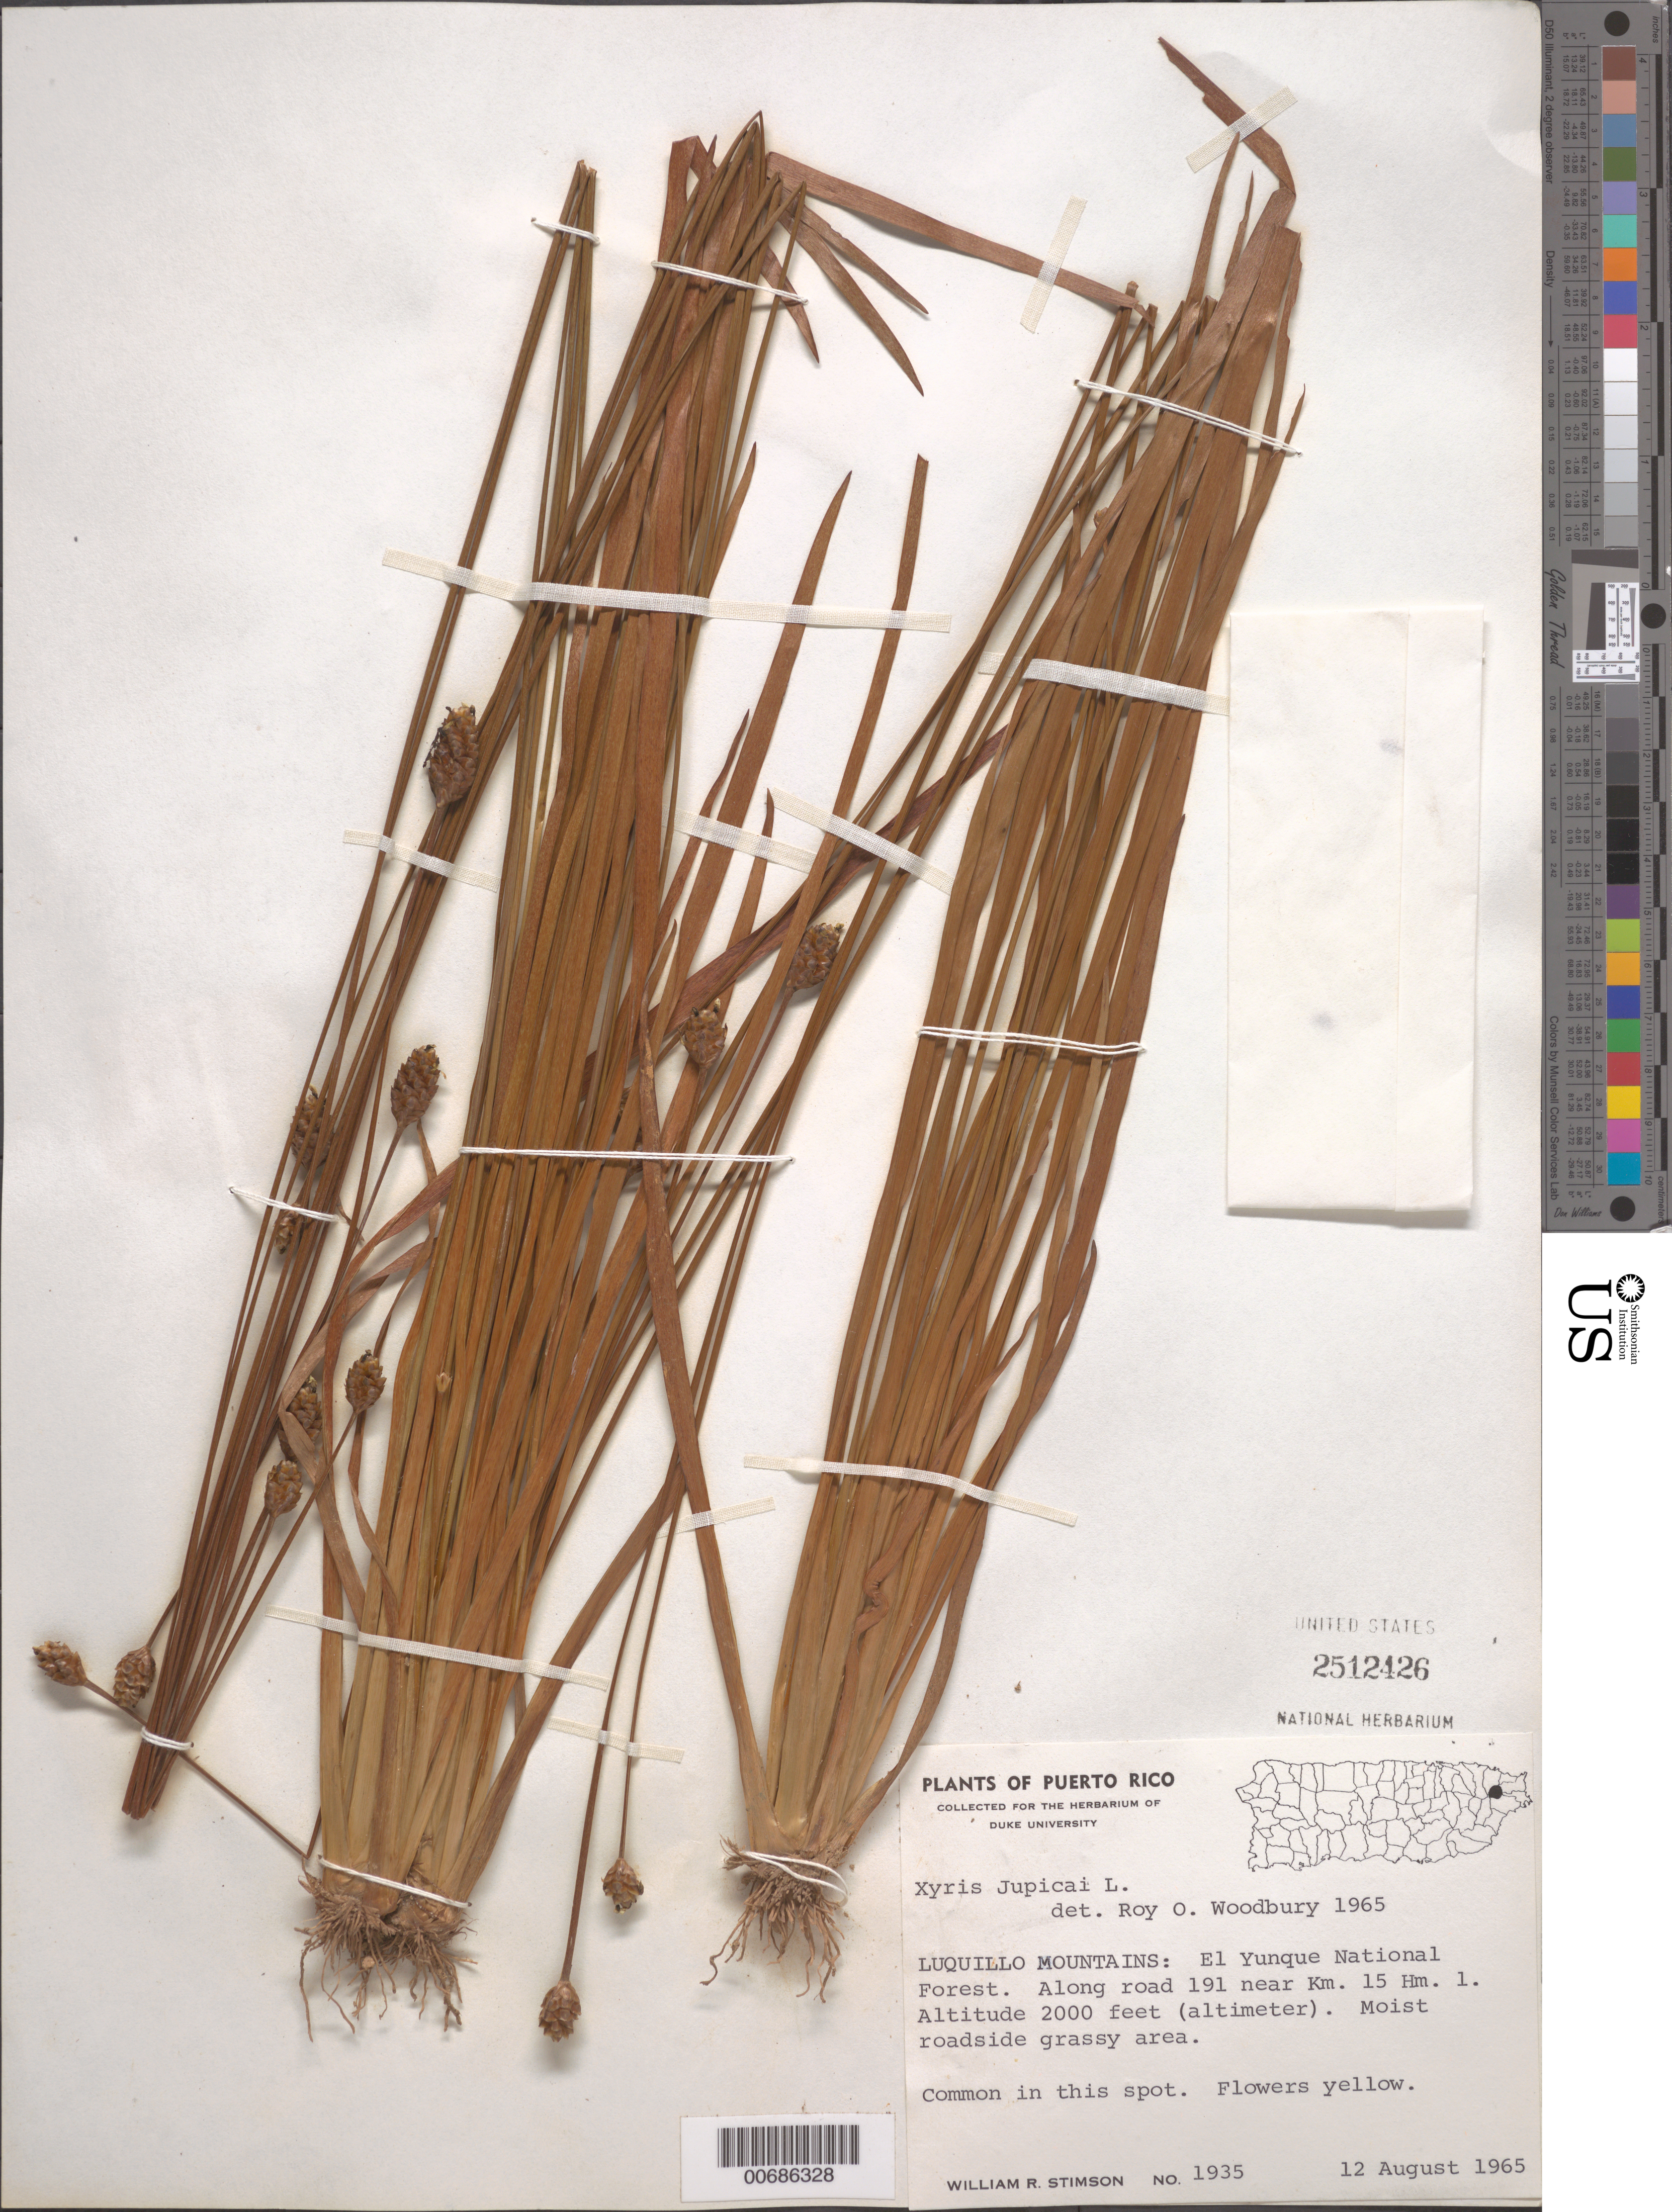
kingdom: Plantae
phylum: Tracheophyta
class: Liliopsida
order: Poales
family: Xyridaceae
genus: Xyris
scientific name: Xyris jupicai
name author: Rich.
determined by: Woodbury, R. O.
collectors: W. R. Stimson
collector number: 1935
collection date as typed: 12 Aug 1965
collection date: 1965-08-12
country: Puerto Rico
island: Greater Antilles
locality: Luquillo mtns.; El Yunque Natl. Forest. Along road 191 near Km 15 Hm. 1. Roadside grassy area.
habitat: common locally; grassy areas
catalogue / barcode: US 2512426